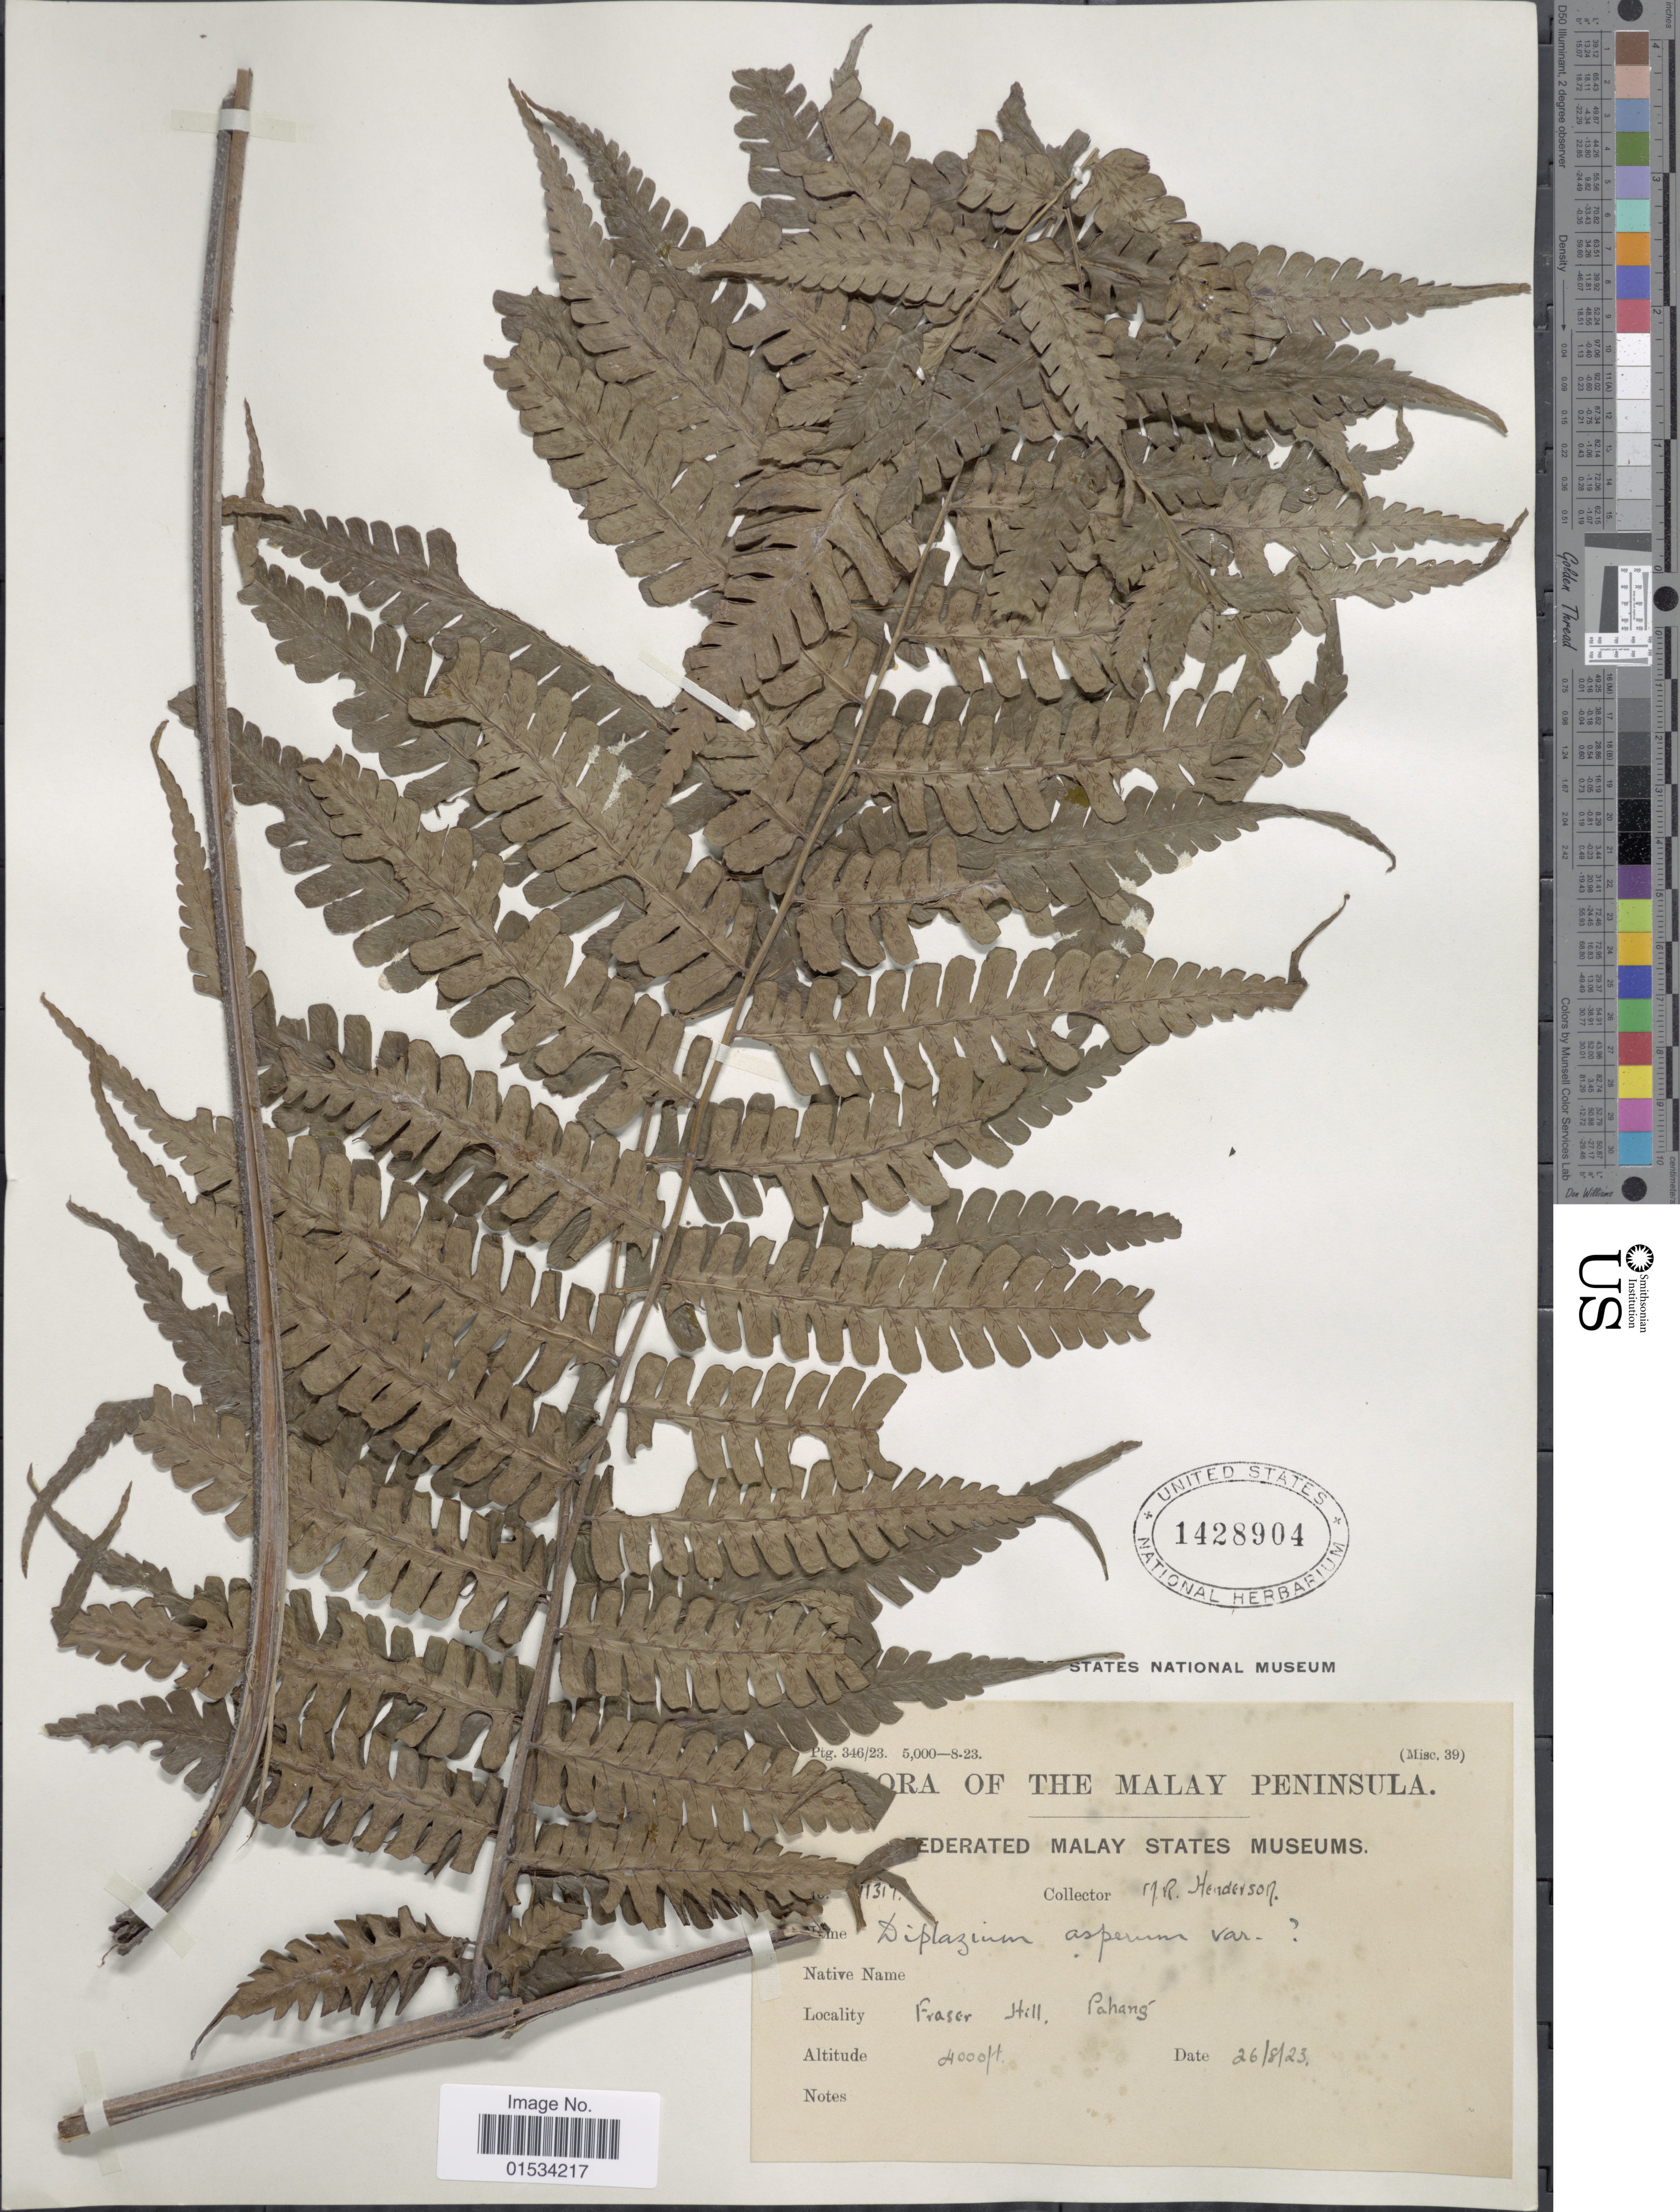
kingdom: Plantae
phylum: Tracheophyta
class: Polypodiopsida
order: Polypodiales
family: Athyriaceae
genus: Diplazium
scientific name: Diplazium polypodioides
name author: Blume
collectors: M. Henderson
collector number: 11317*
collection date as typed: Transcribed d/m/y: 26/8/23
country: Malaysia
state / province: Pahang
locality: Fraser Hill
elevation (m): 1219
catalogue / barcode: US 1428904